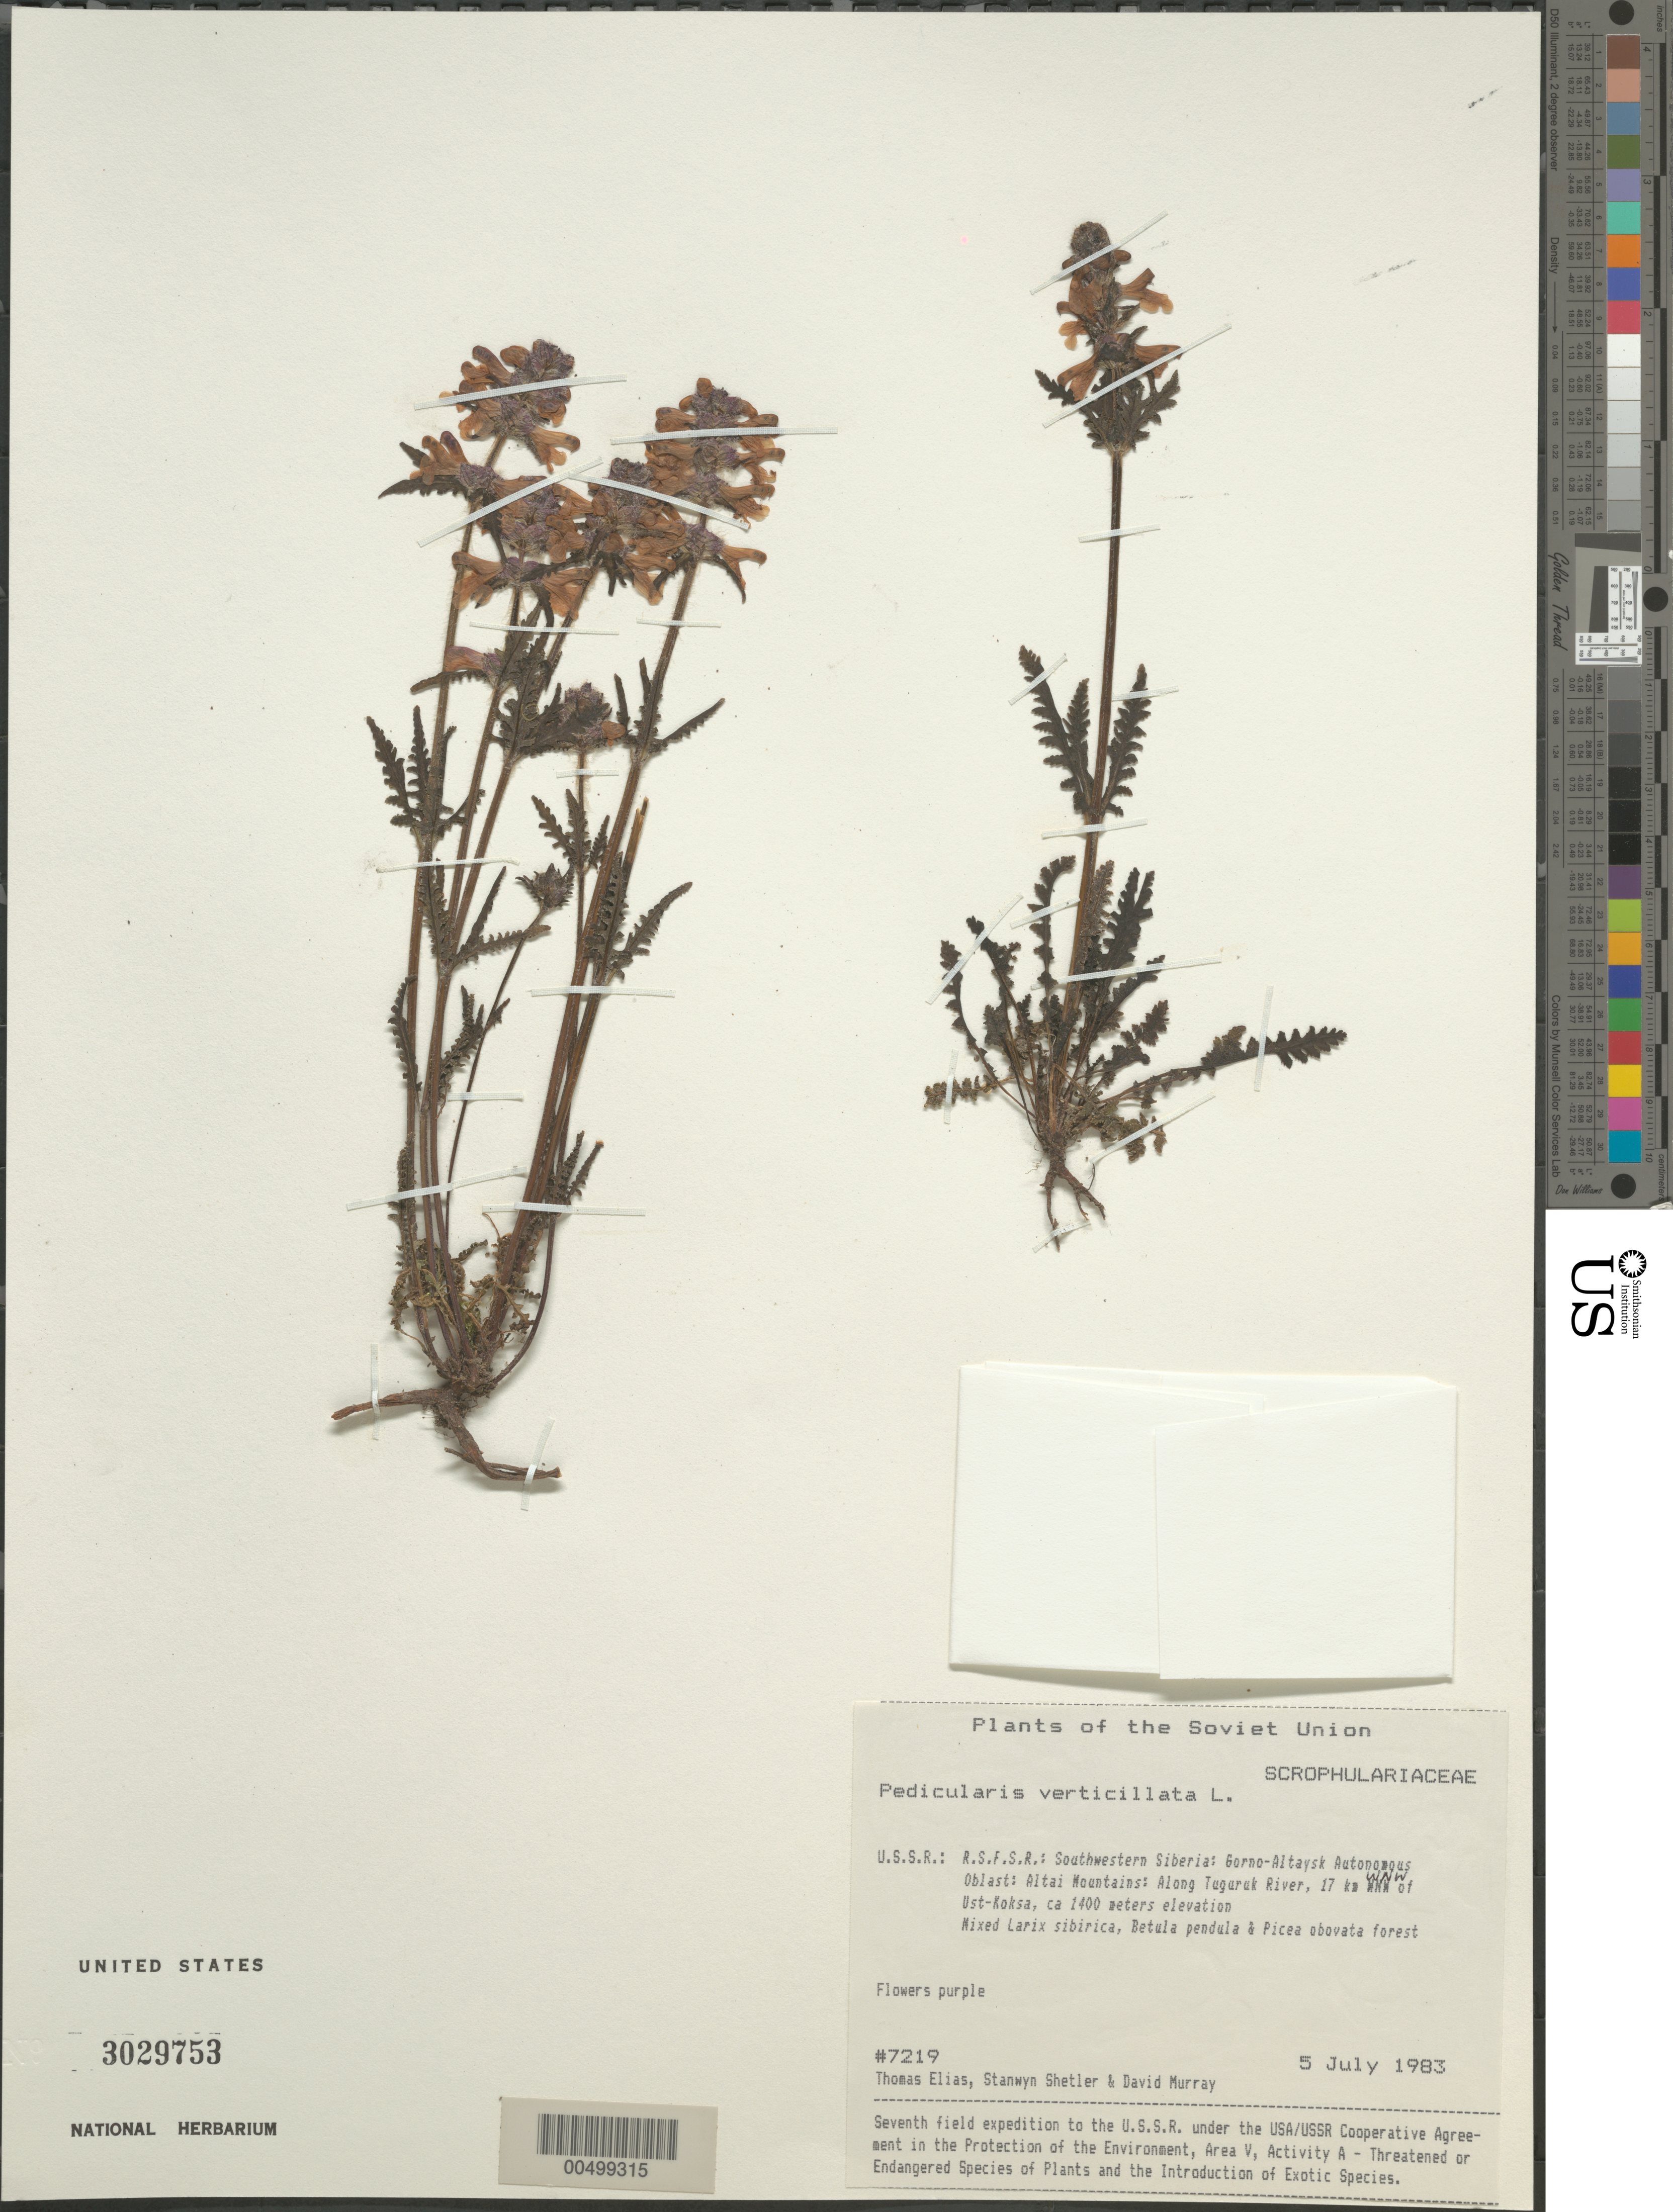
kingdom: Plantae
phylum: Tracheophyta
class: Magnoliopsida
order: Lamiales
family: Orobanchaceae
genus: Pedicularis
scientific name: Pedicularis verticillata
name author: L.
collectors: T. Elias, S. Shetler & D. F. Murray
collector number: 7219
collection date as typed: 05 Jul 1983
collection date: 1983-07-05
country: Russian Federation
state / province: Altai Republic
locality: Altai Mountains, along Tuguruk River, 17 km WNW of Ust-Koksa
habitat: mixed Larix sibirica, Betula pendula & Picea obovata forest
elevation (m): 1400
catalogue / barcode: US 3029753